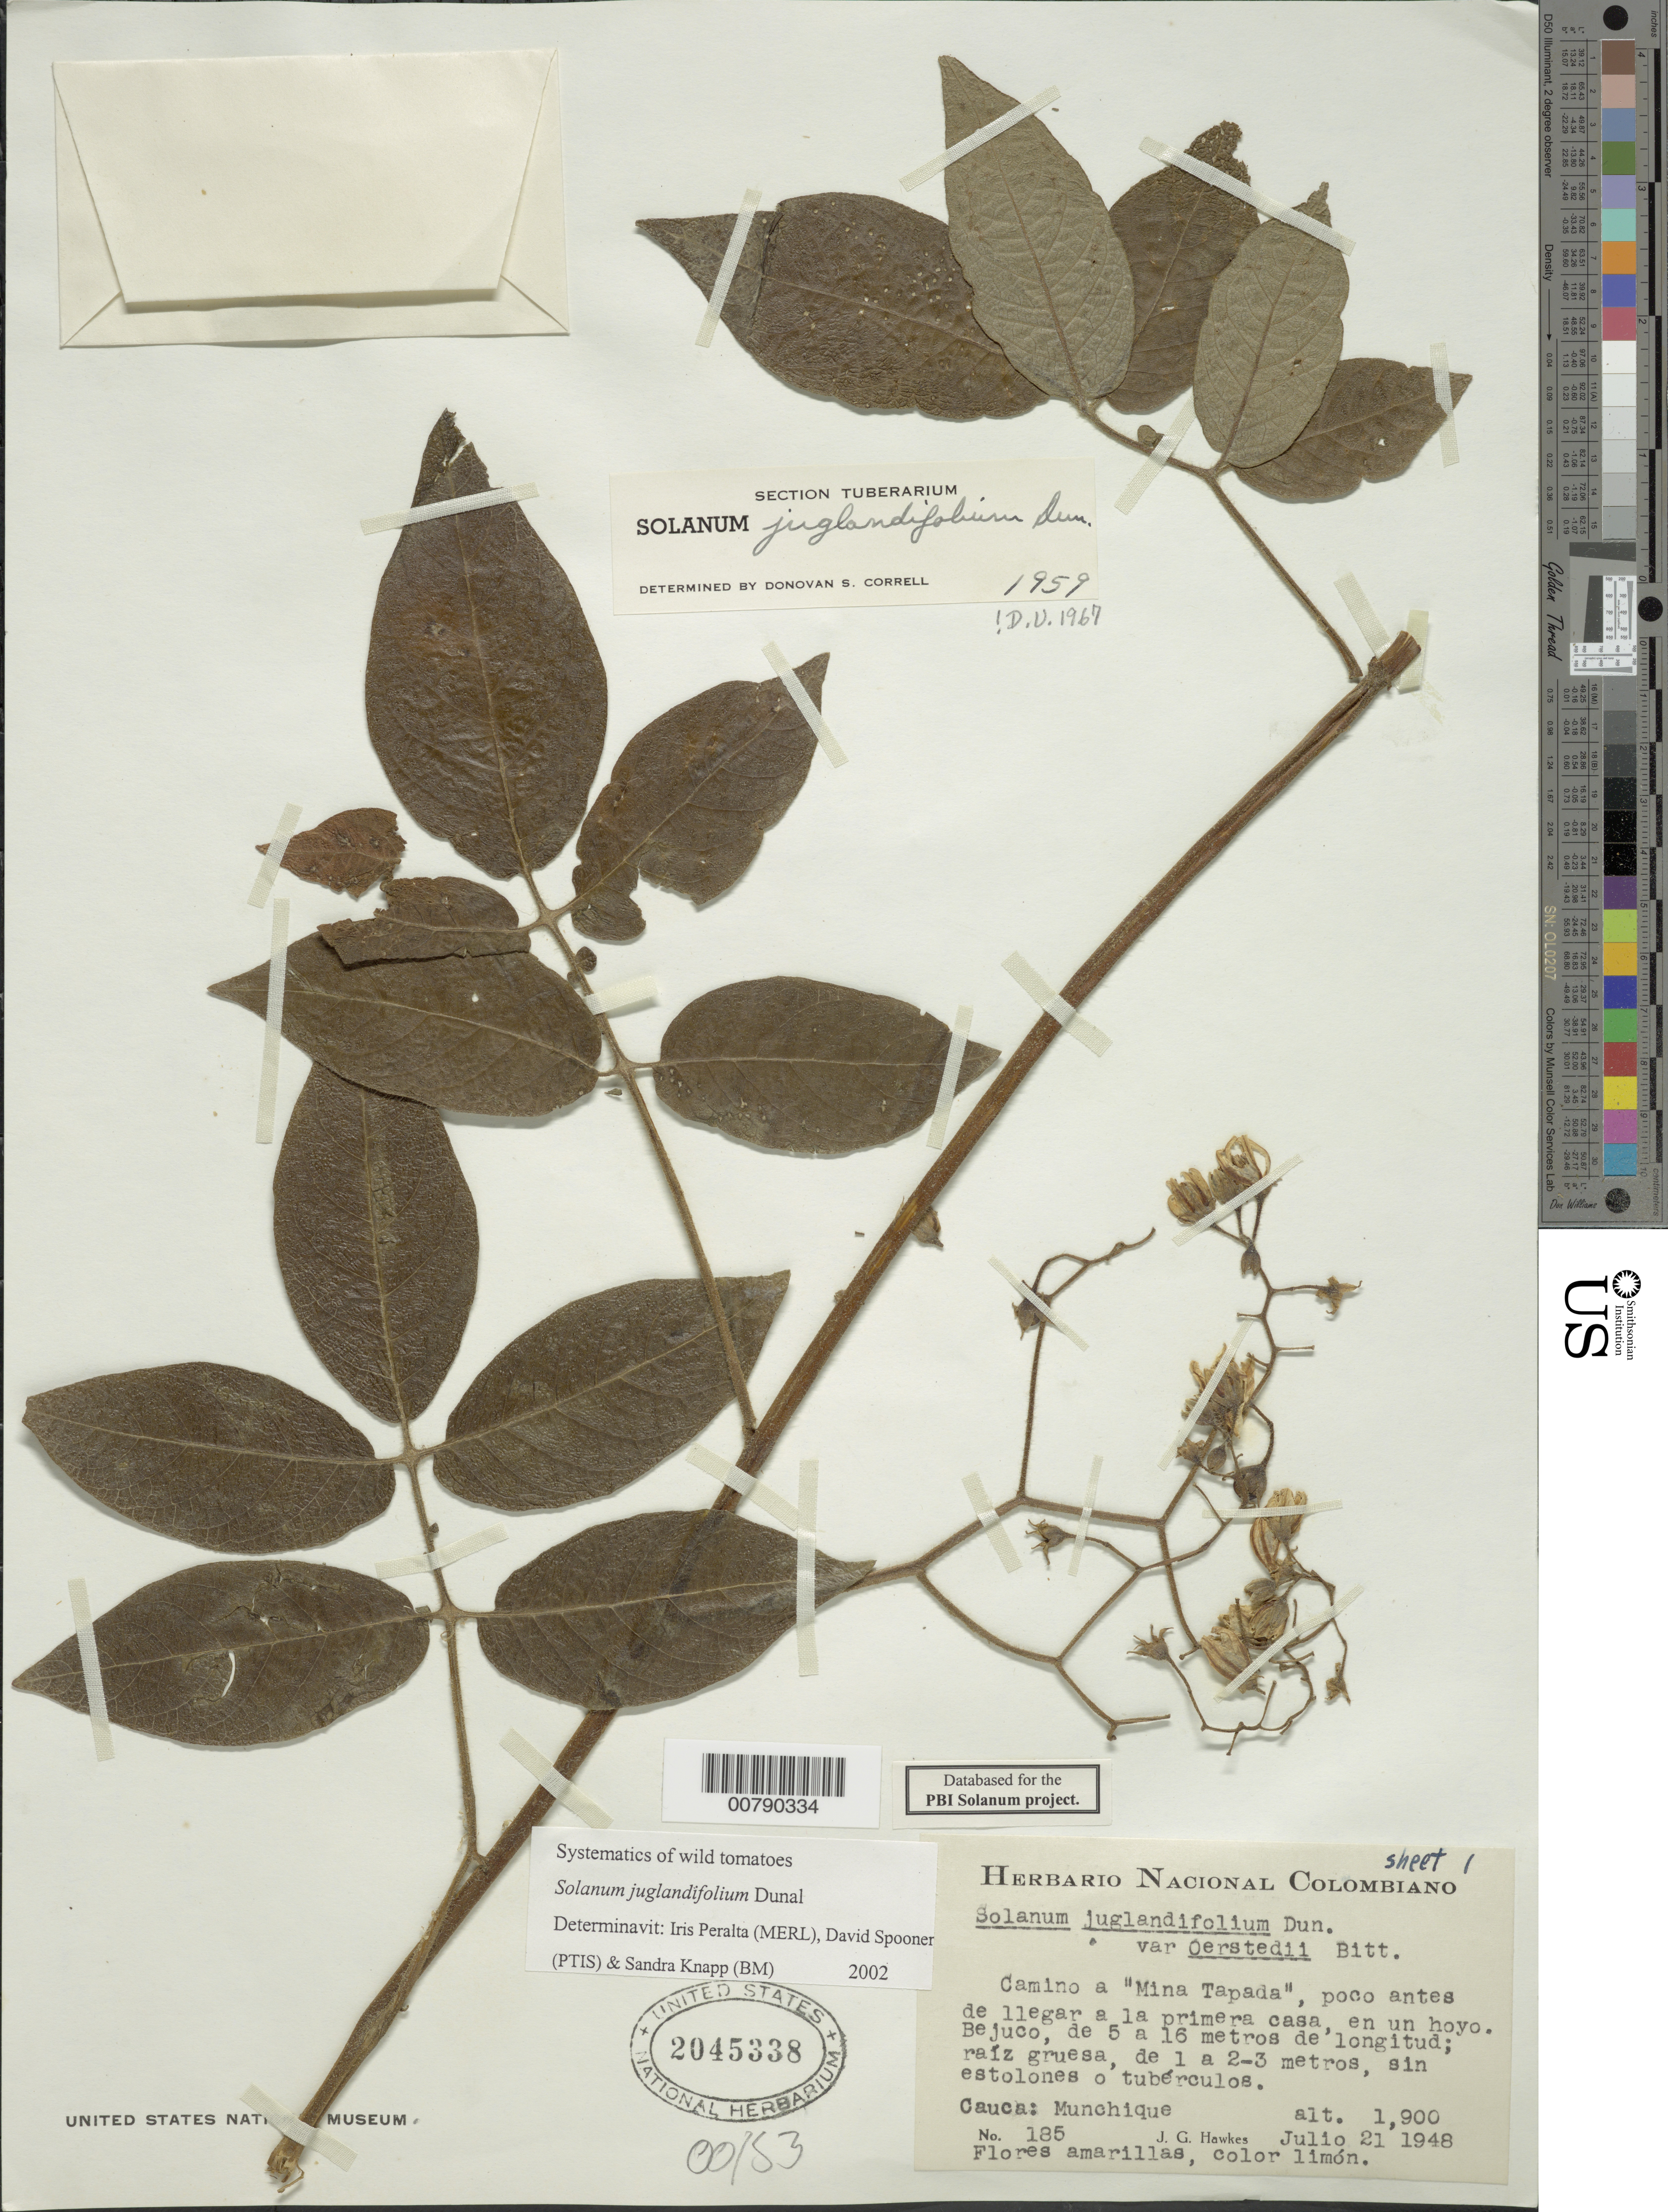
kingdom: Plantae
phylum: Tracheophyta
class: Magnoliopsida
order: Solanales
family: Solanaceae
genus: Solanum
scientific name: Solanum juglandifolium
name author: Dunal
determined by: Peralta, Iris E.; Knapp, S. D.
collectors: J. Hawkes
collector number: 185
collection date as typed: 21 Jun 1948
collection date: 1948-06-21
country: Colombia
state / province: Cauca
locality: Munchique, camino a Mina Tapada, poco antes de llegar a la parimer casa, en un hoyo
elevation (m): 1900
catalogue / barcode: US 2045338